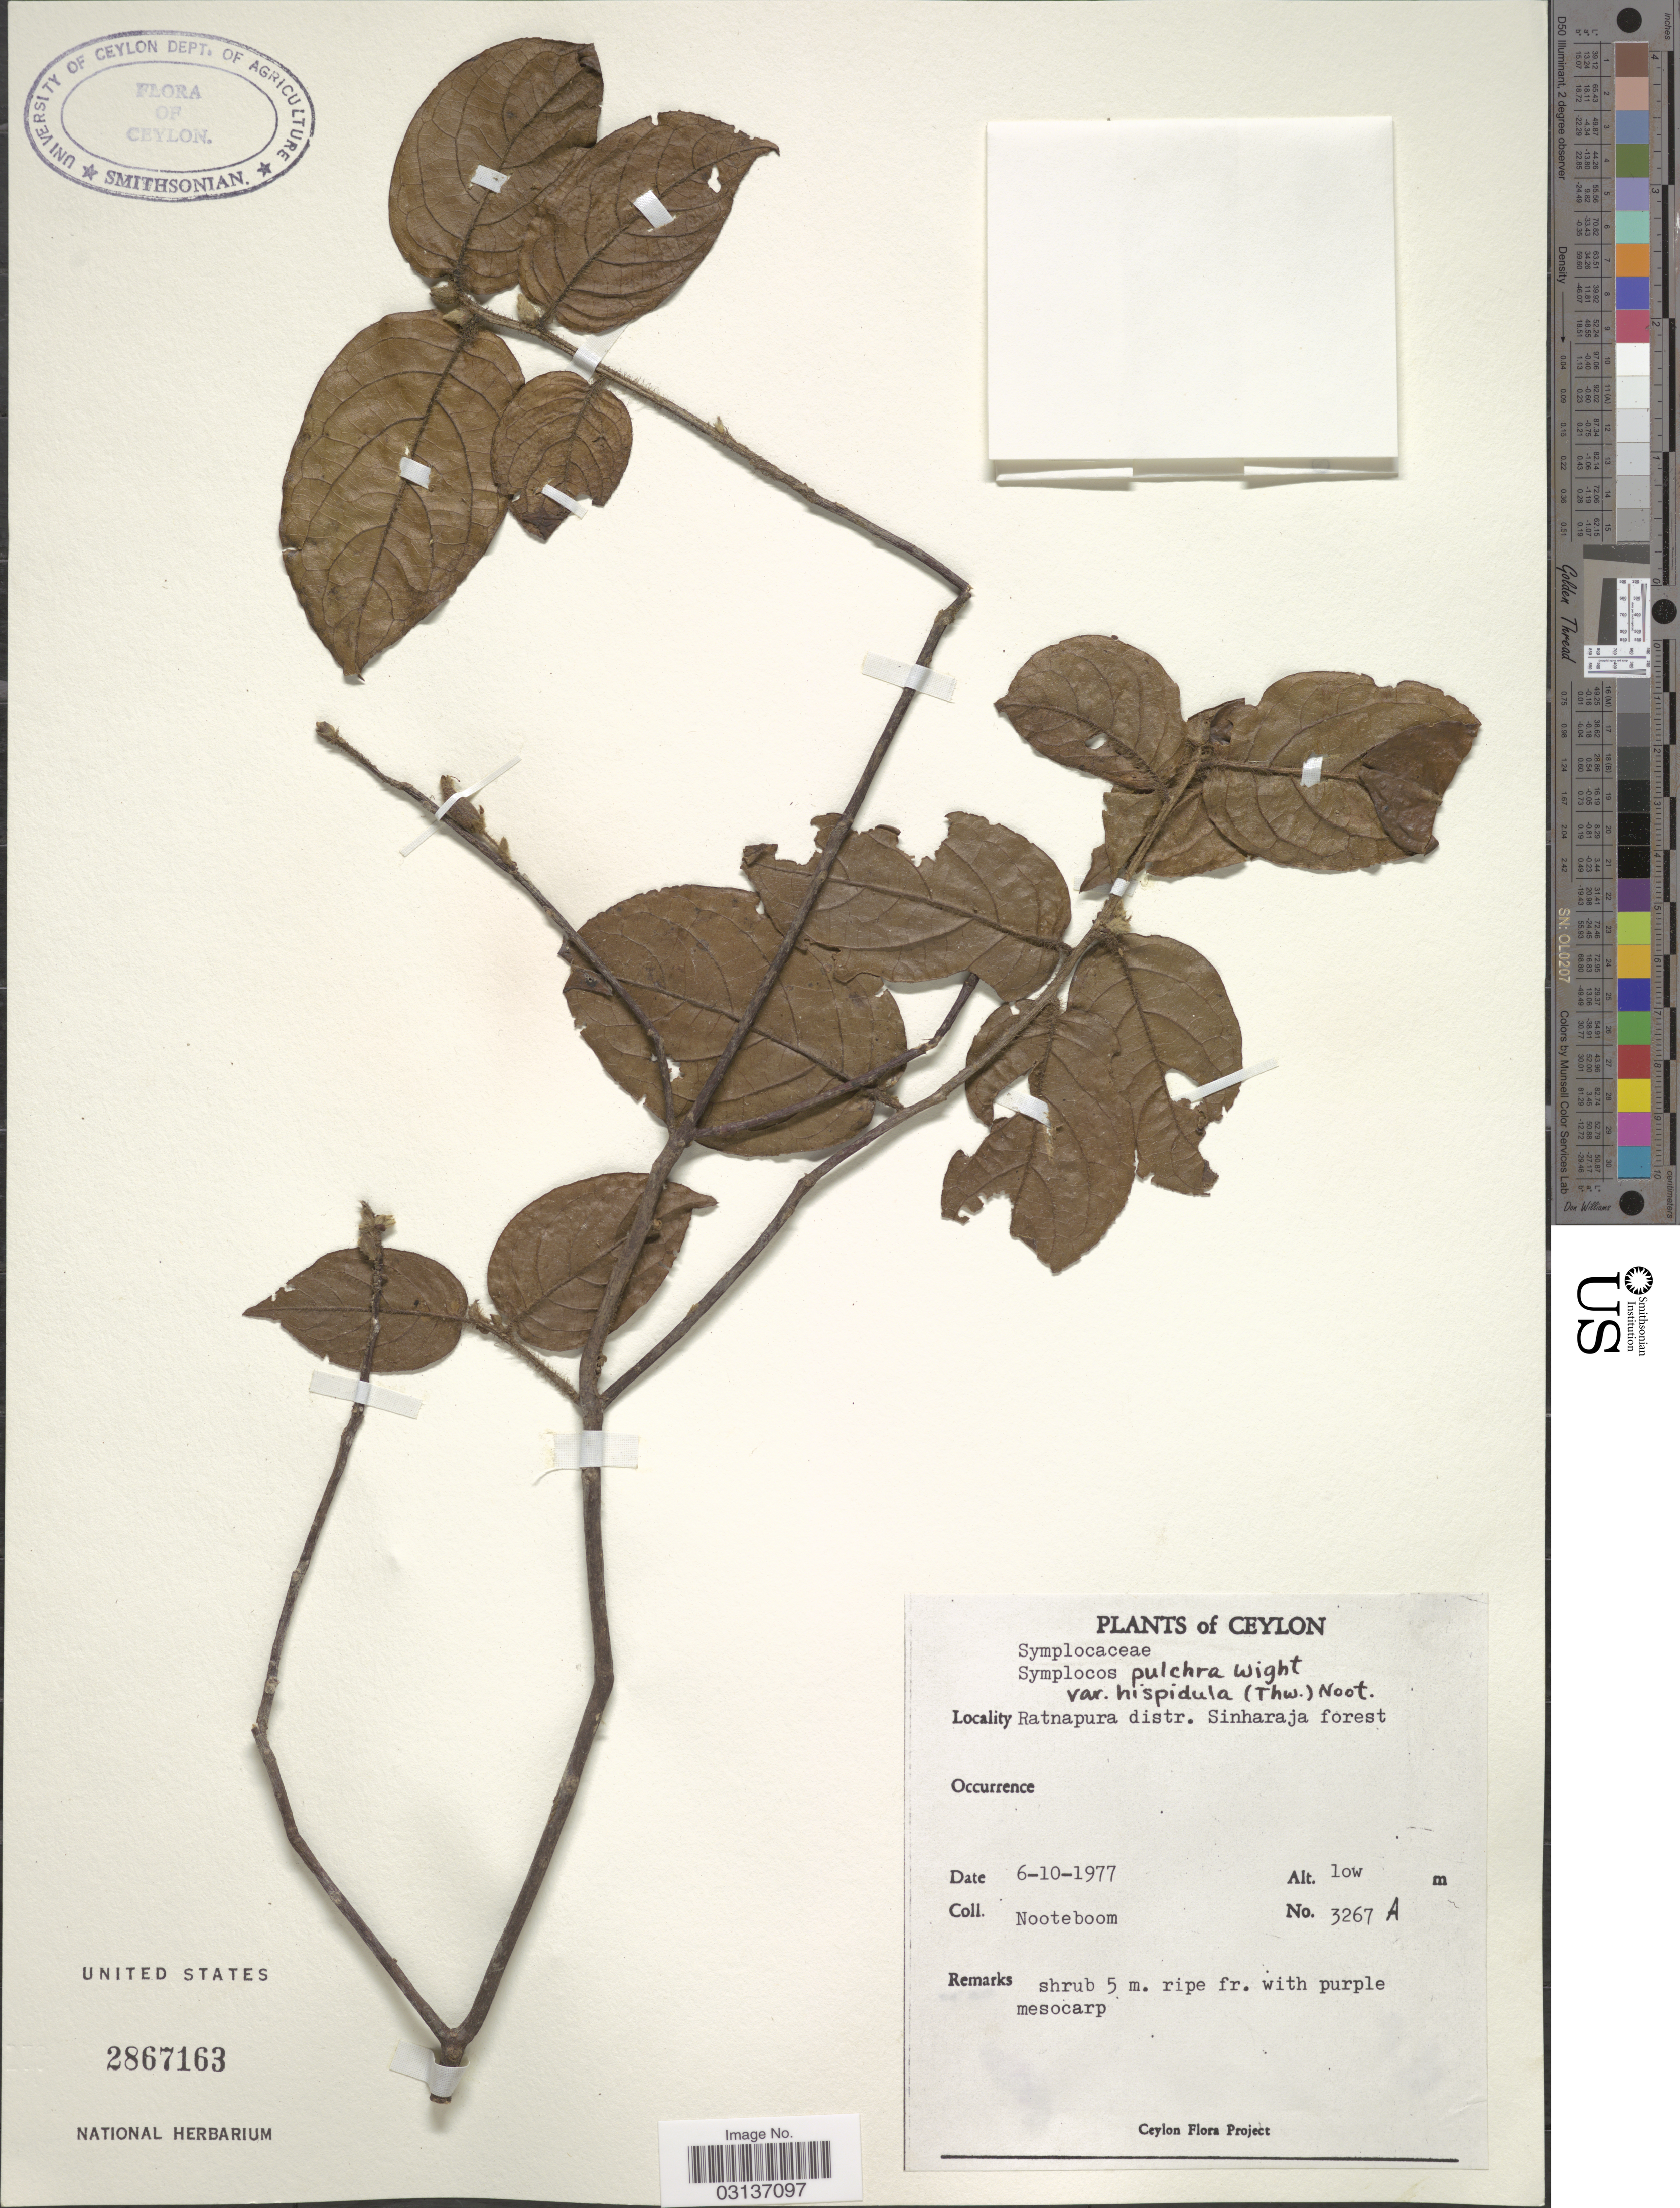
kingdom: Plantae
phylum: Tracheophyta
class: Magnoliopsida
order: Ericales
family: Symplocaceae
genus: Symplocos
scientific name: Symplocos pulchra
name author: Wight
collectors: Nooteboom, --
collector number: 3267A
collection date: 1977-10-06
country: Sri Lanka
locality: Ratnapura distr. Sinharaja forest. Ceylon.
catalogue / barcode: US 2867163